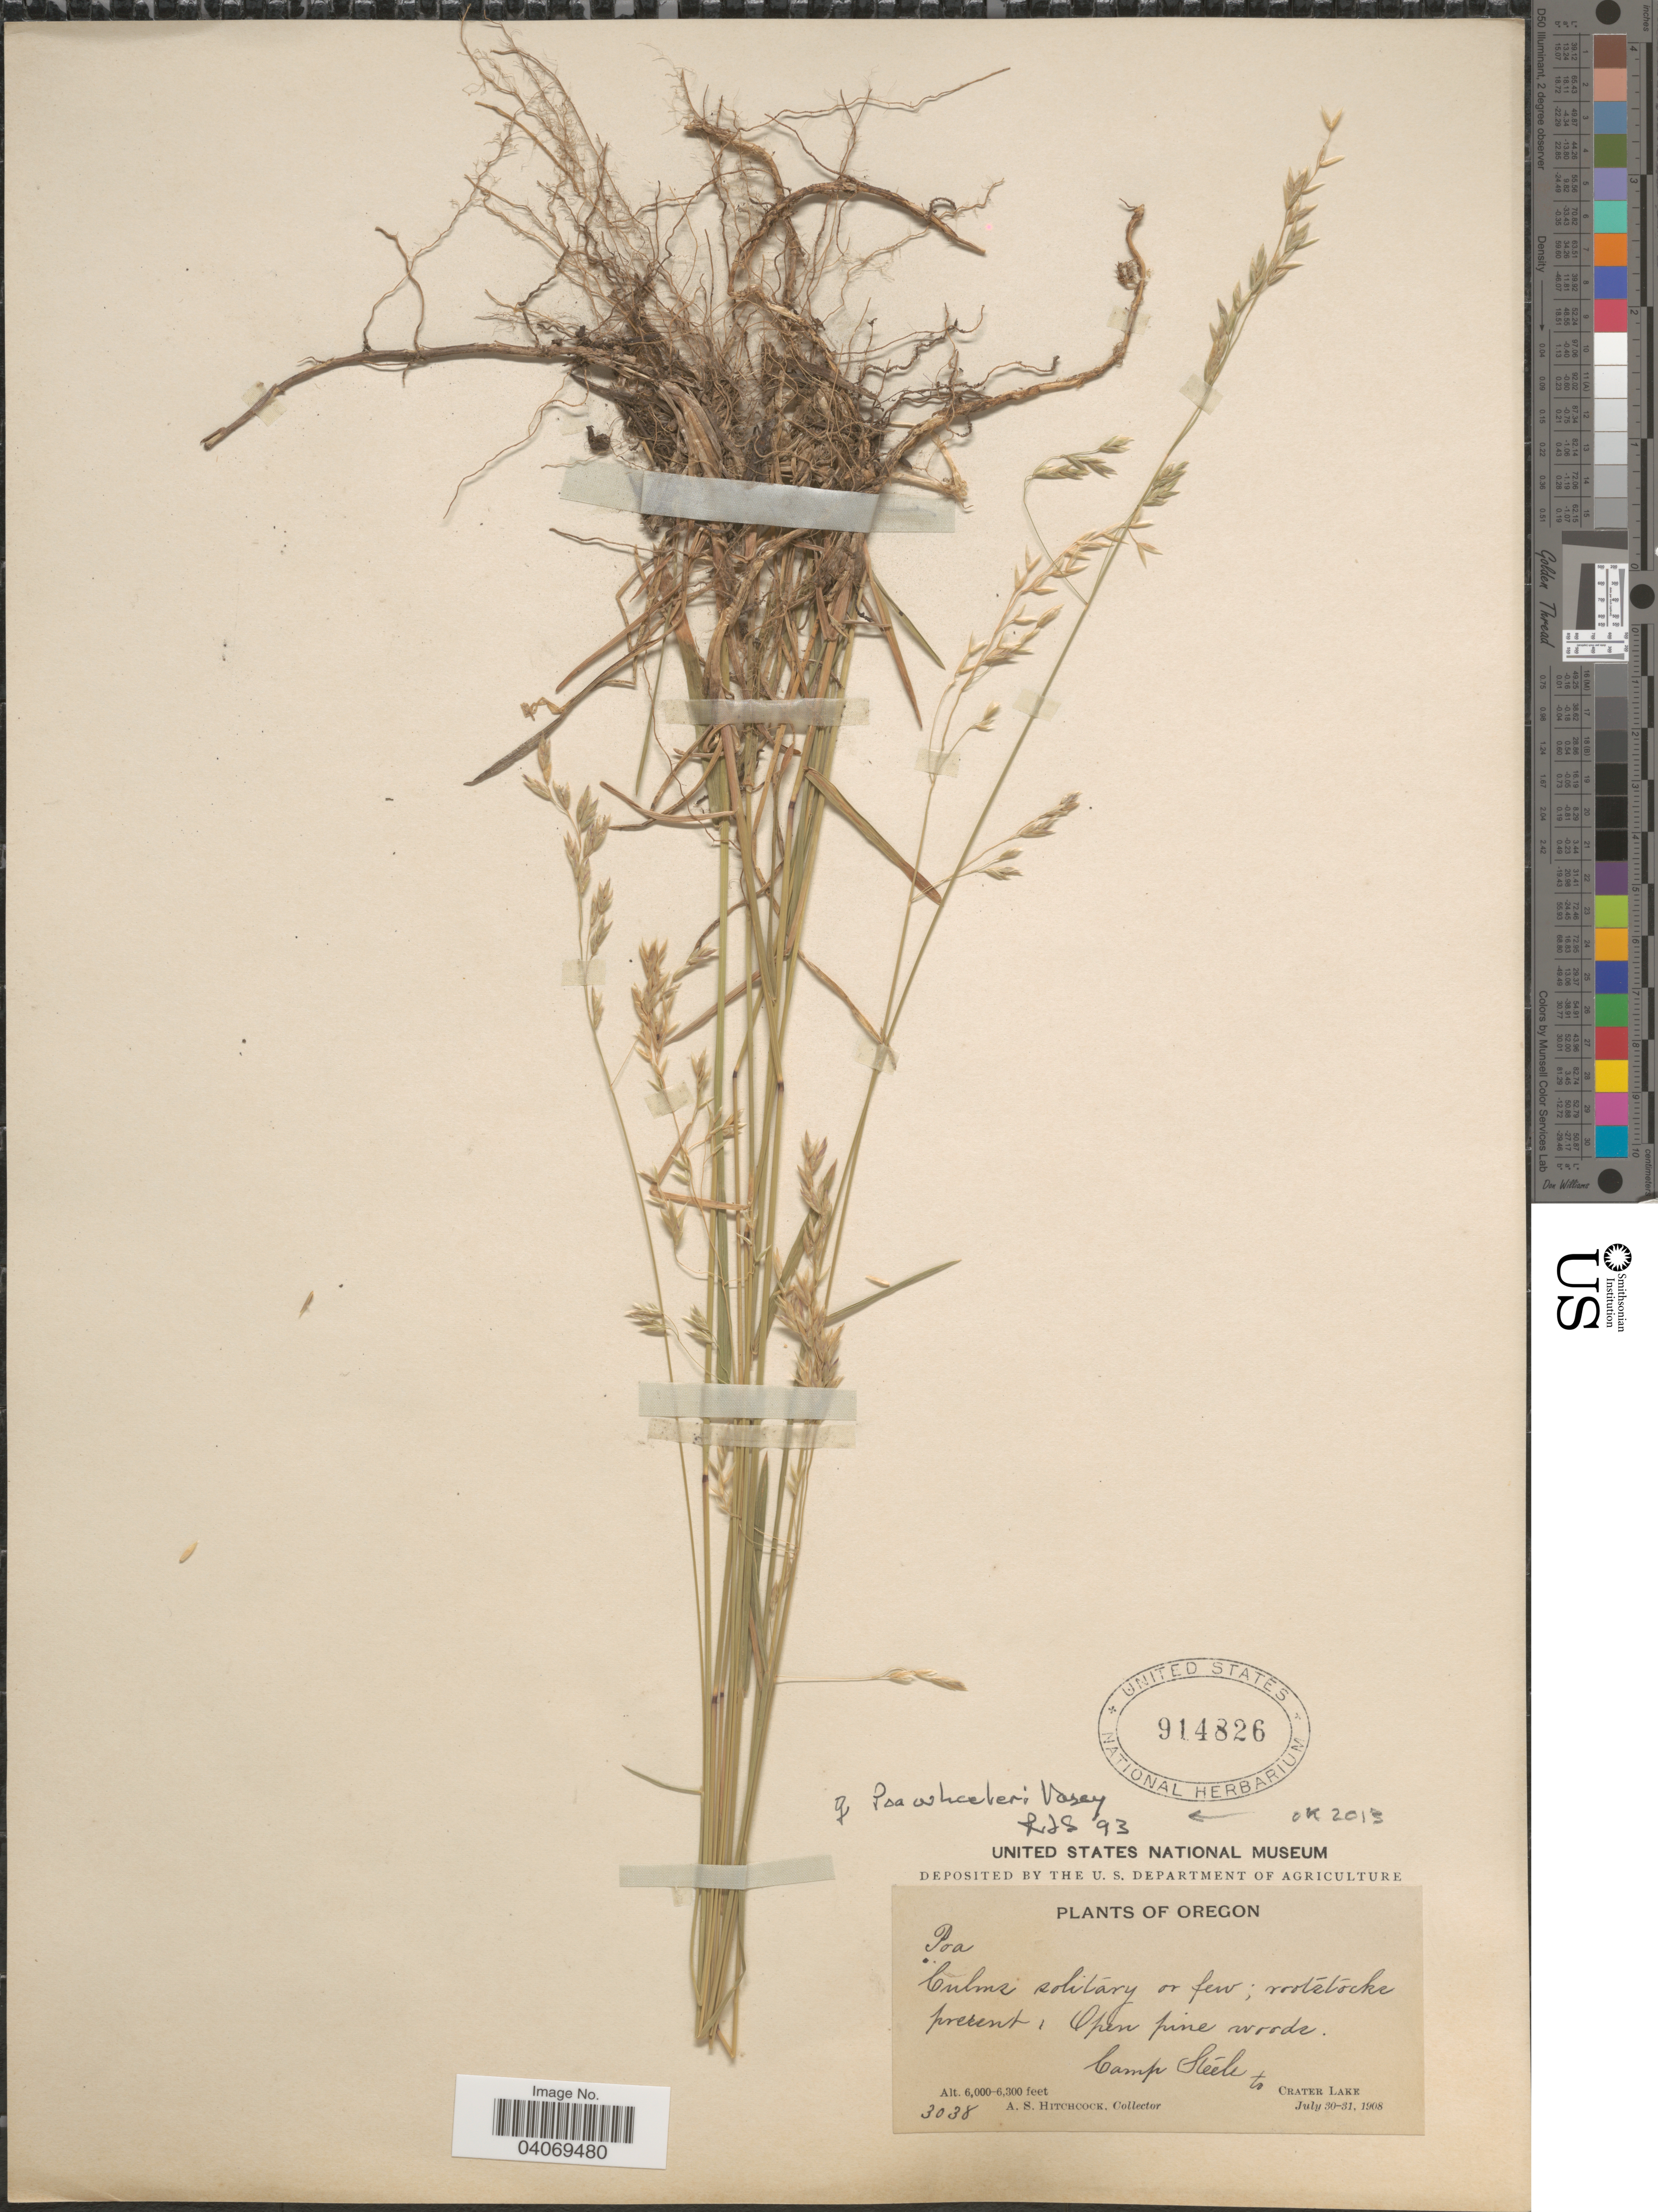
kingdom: Plantae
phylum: Tracheophyta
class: Liliopsida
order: Poales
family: Poaceae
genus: Poa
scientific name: Poa wheeleri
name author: Vasey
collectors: A. S. Hitchcock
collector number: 3038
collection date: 1908-07-30/1908-07-31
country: United States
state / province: Oregon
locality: Culms solitary or few; rootstocks present, Open pine woods. Camp Steele to Crater Lake.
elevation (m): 1829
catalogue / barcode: US 914826